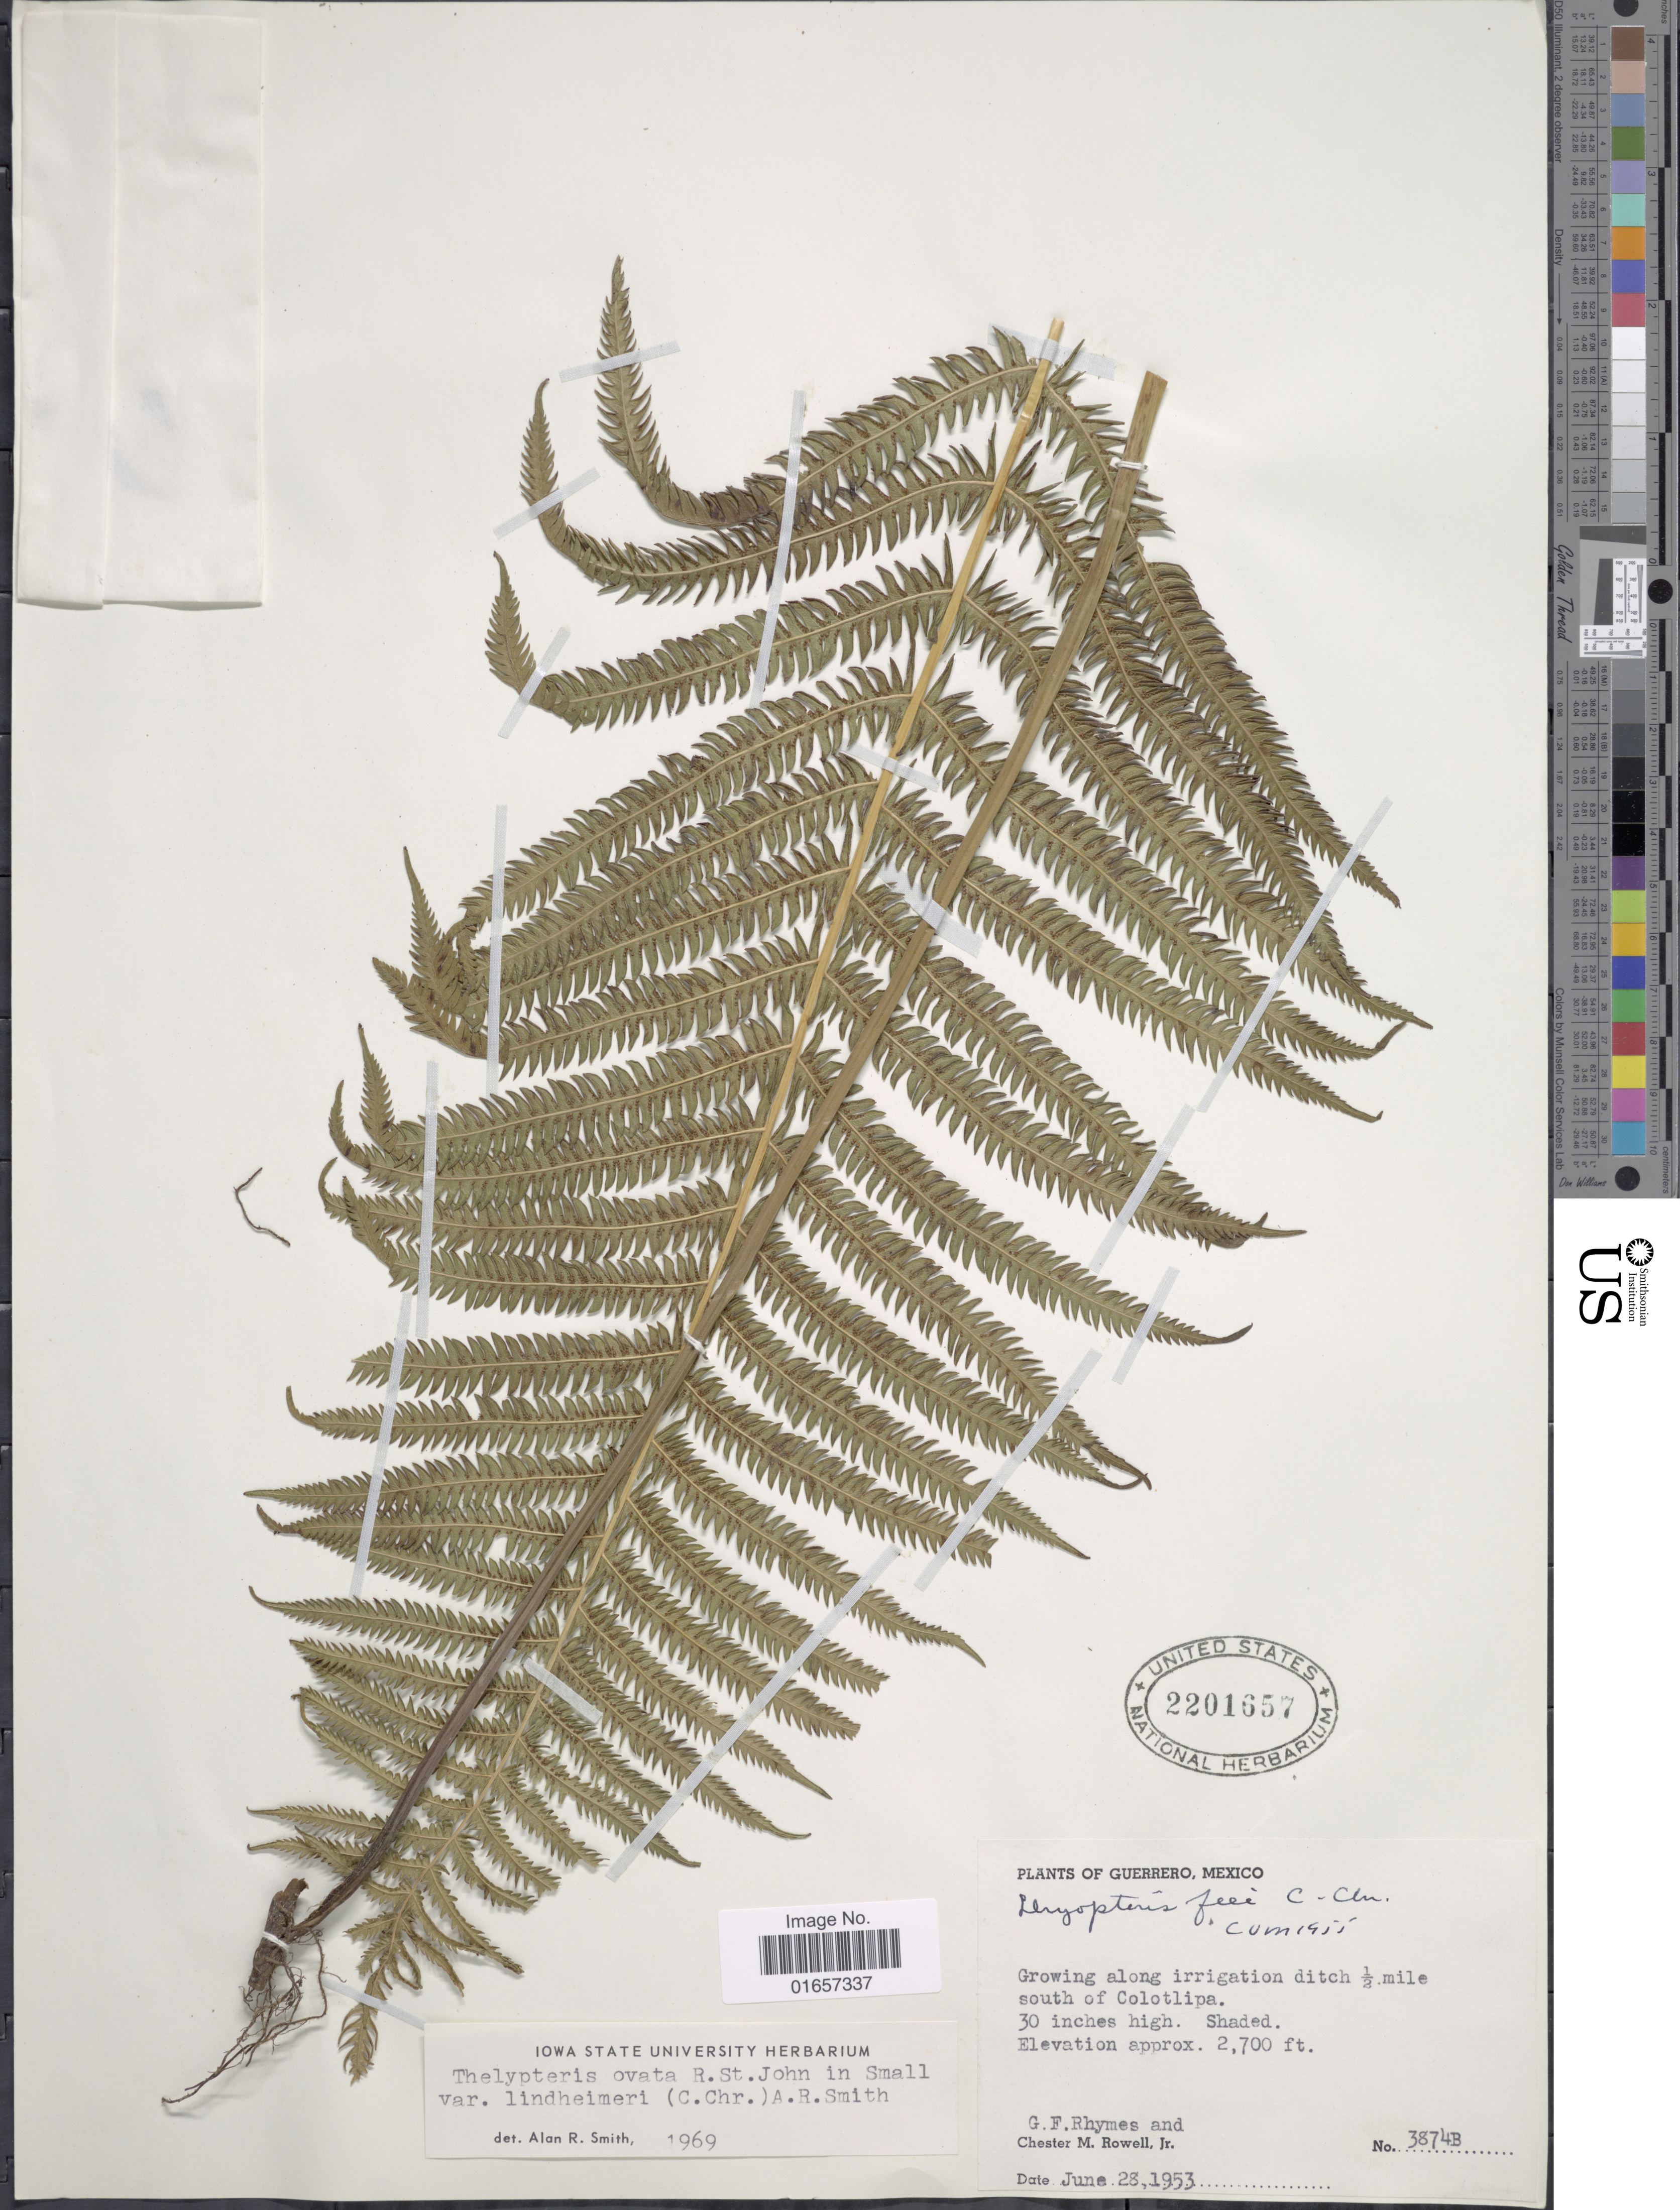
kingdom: Plantae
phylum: Tracheophyta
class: Polypodiopsida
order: Polypodiales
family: Thelypteridaceae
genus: Christella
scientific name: Christella ovata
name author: (R.P. St. John) Á. Löve & D. Löve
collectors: G. Rhymes & C. M. Rowell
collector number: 3874B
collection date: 1953-06-28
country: Mexico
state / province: Guerrero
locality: Growing along irrigation ditch 1/2 mile south of Colotlipa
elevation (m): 823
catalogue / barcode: US 2201657